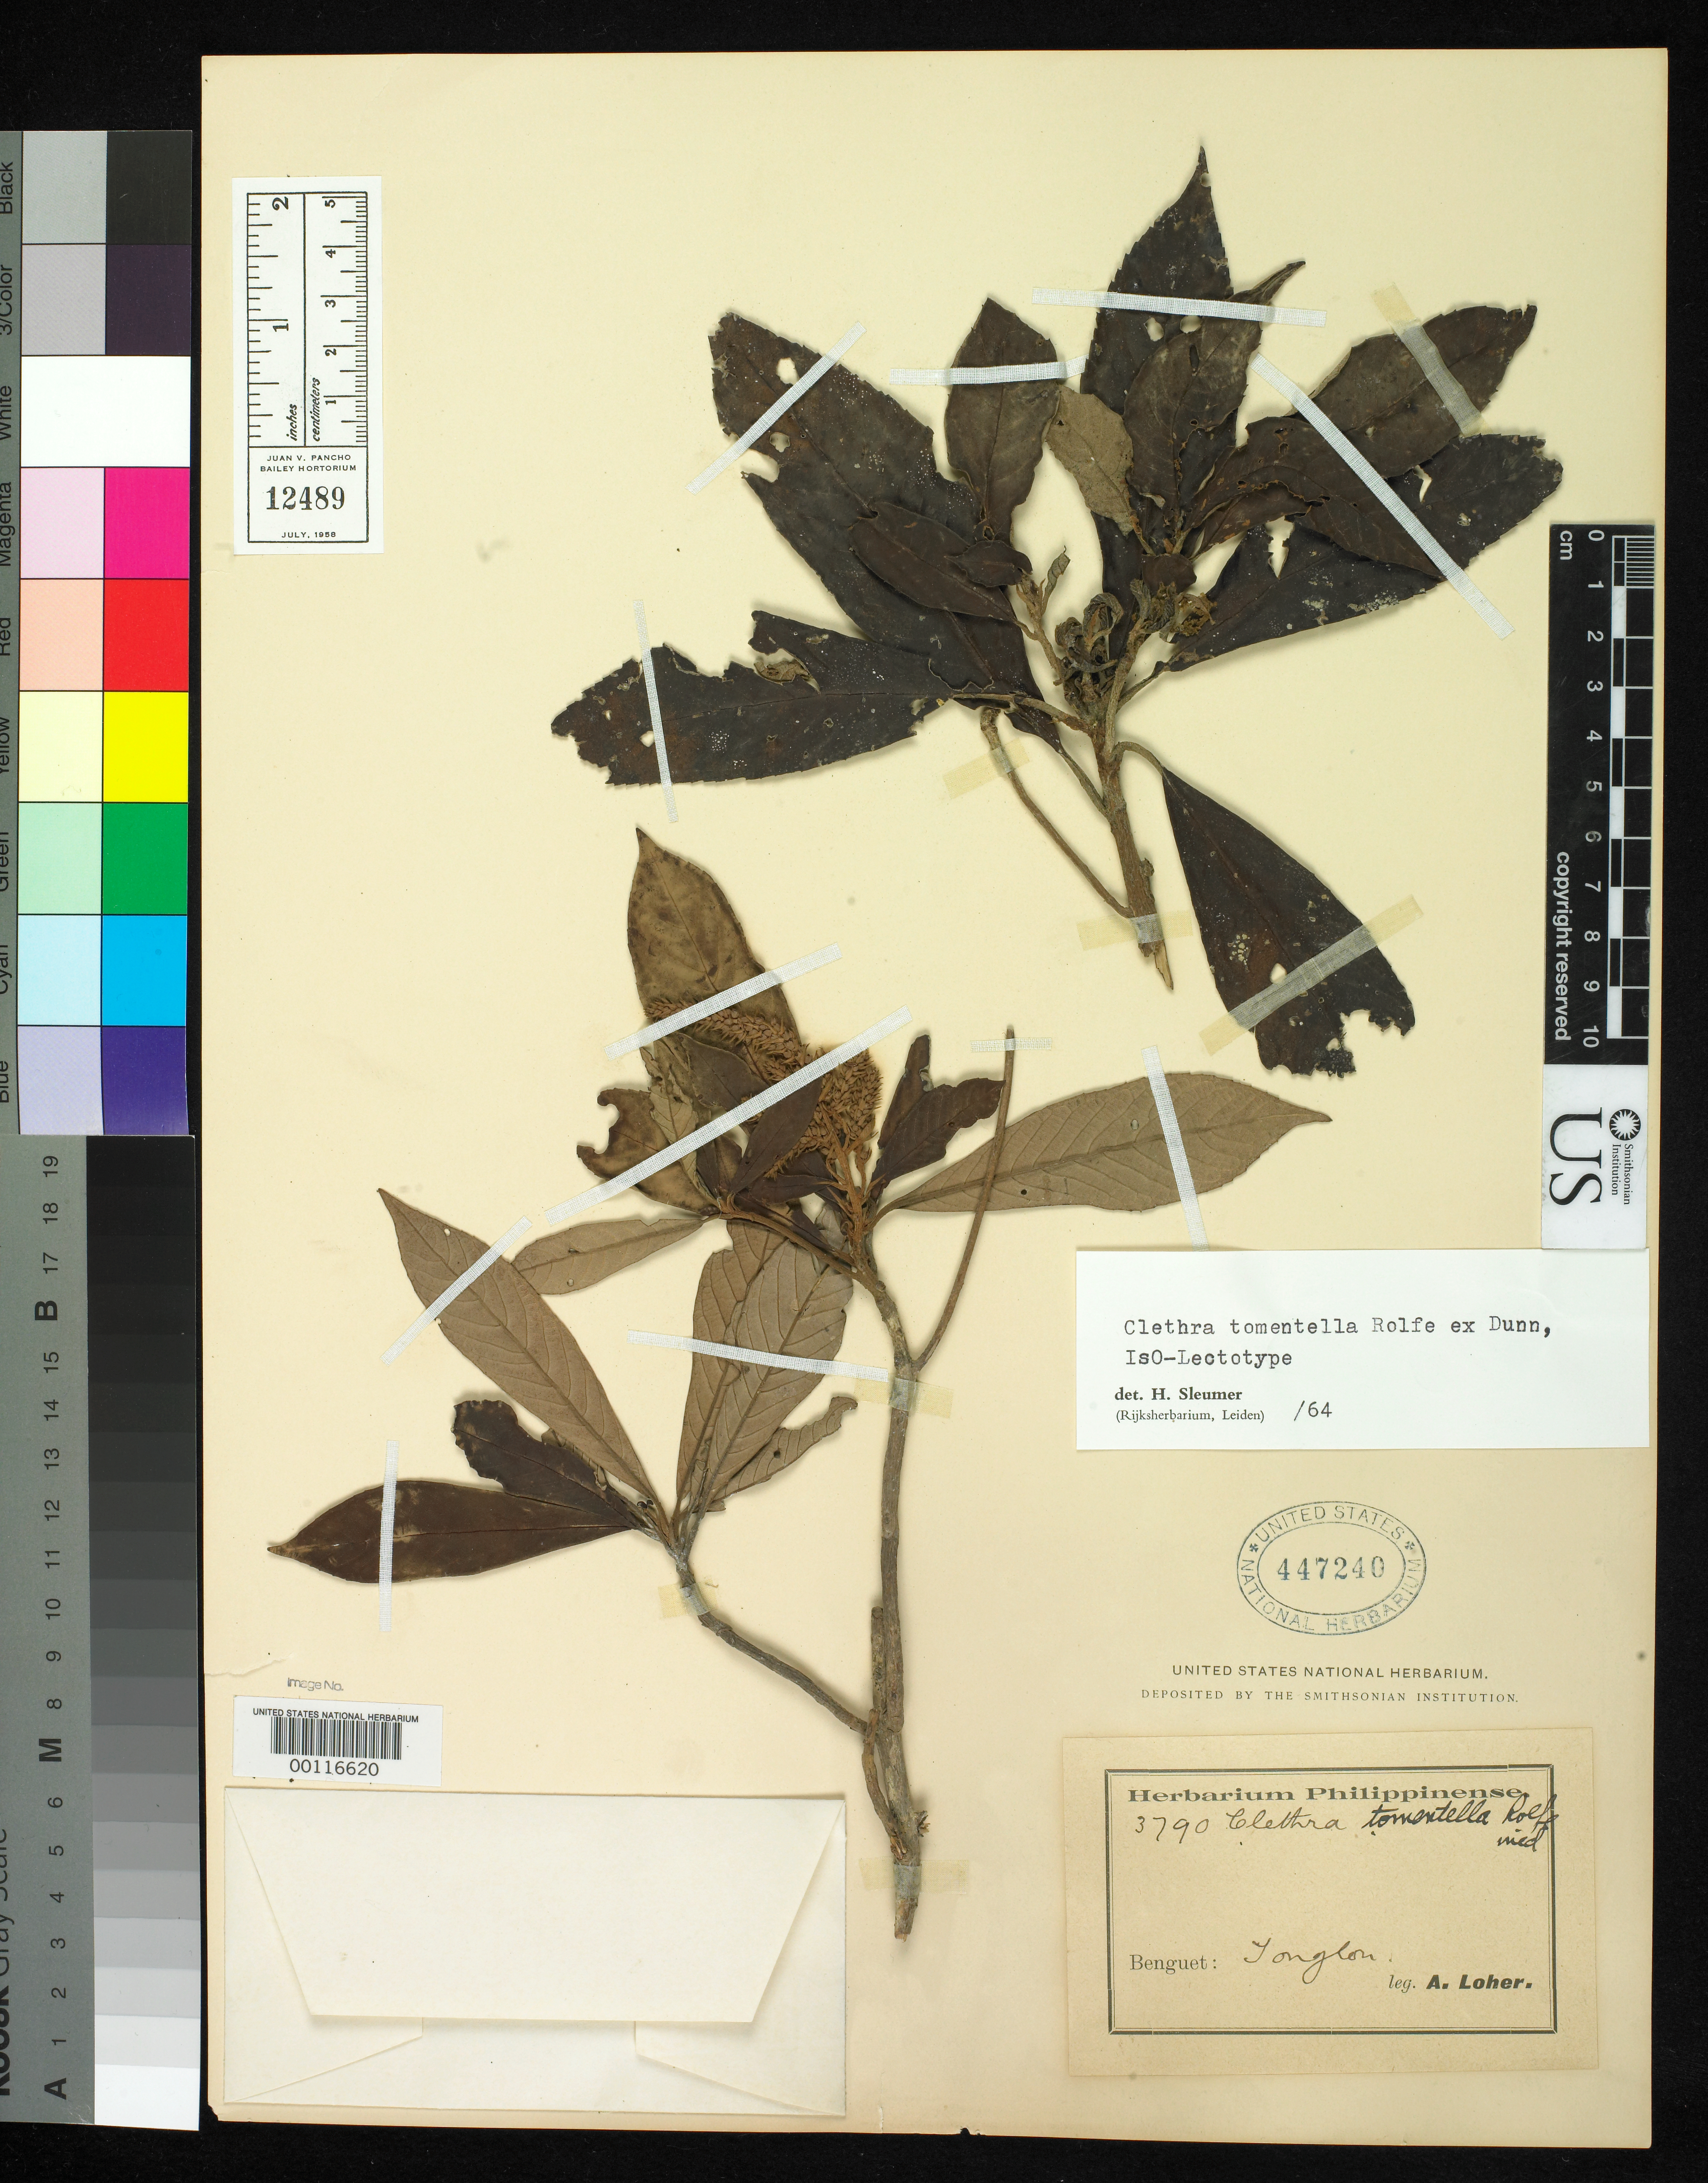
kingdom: Plantae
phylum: Tracheophyta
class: Magnoliopsida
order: Ericales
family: Clethraceae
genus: Clethra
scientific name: Clethra tomentella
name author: Rolfe ex Dunn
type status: Syntype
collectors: A. Loher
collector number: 3790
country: Philippines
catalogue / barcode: US 447240